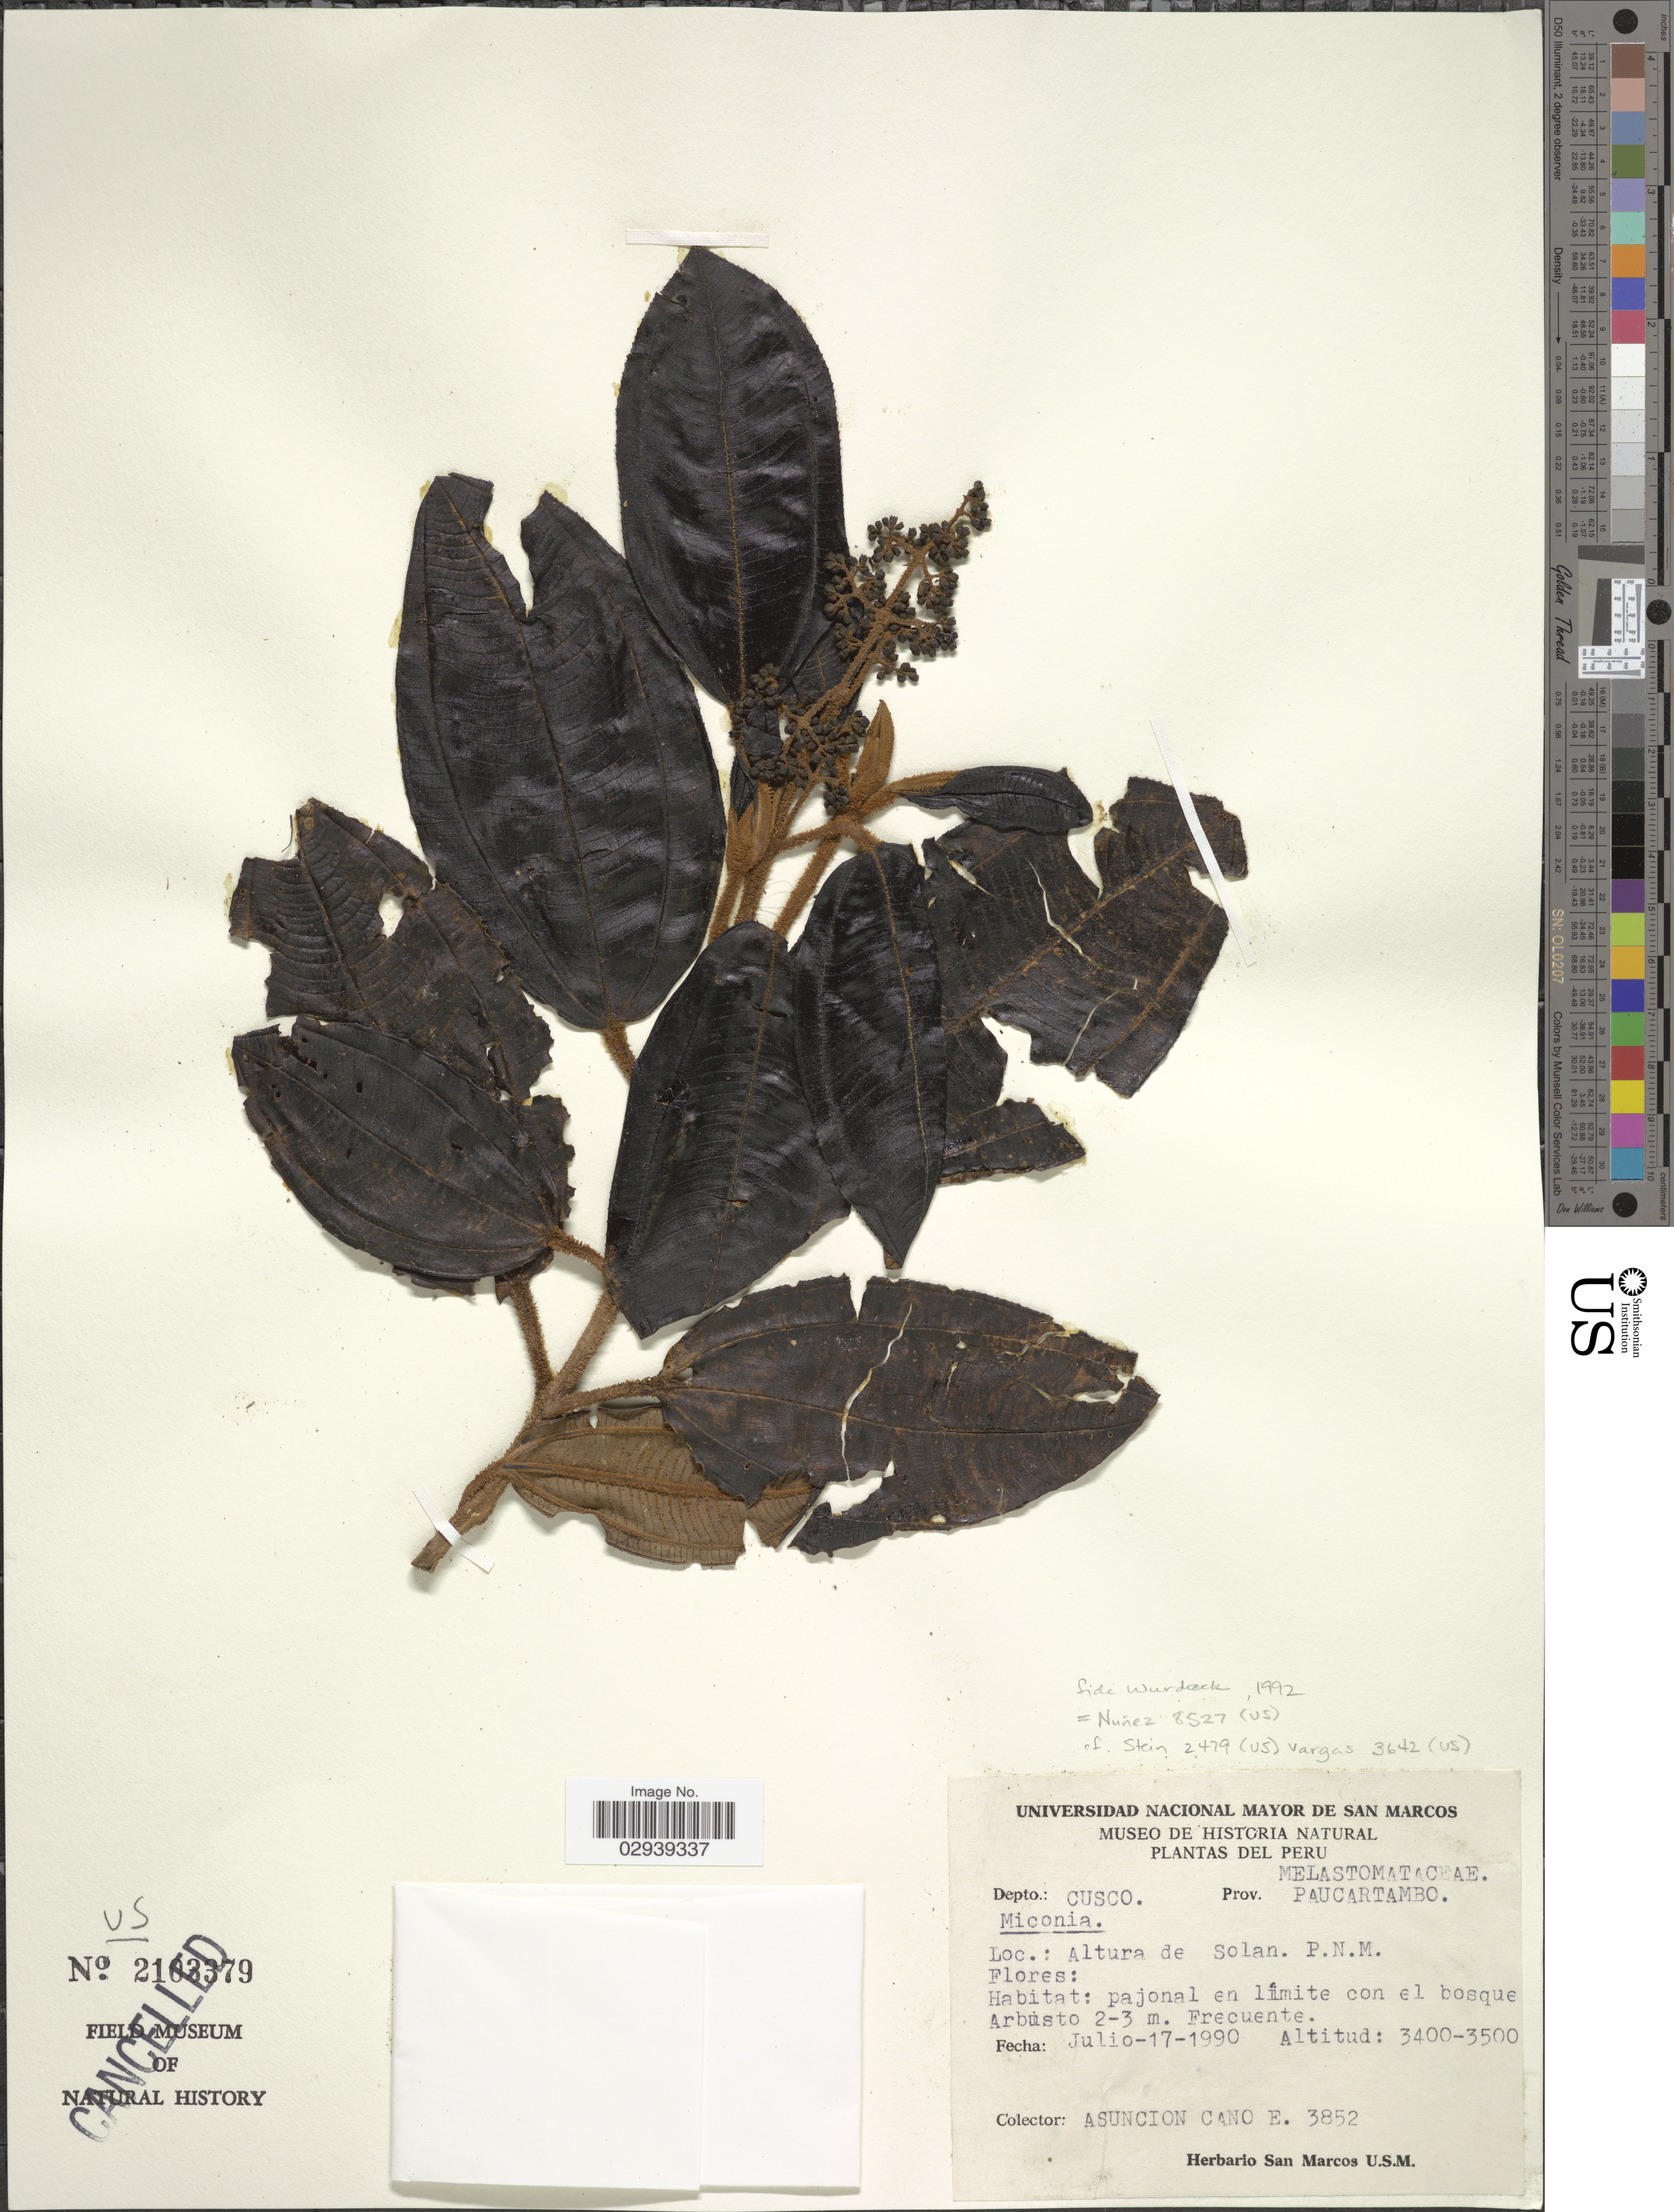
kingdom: Plantae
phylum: Tracheophyta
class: Magnoliopsida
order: Myrtales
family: Melastomataceae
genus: Miconia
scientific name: Miconia farfanii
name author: Jan.M. Burke & Michelang.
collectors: A. Cano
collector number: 3852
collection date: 1990-07-17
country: Peru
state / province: Cusco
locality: Depto.: Cusco. Prov. Paucartambo. Altura de Solan. P.N.M.